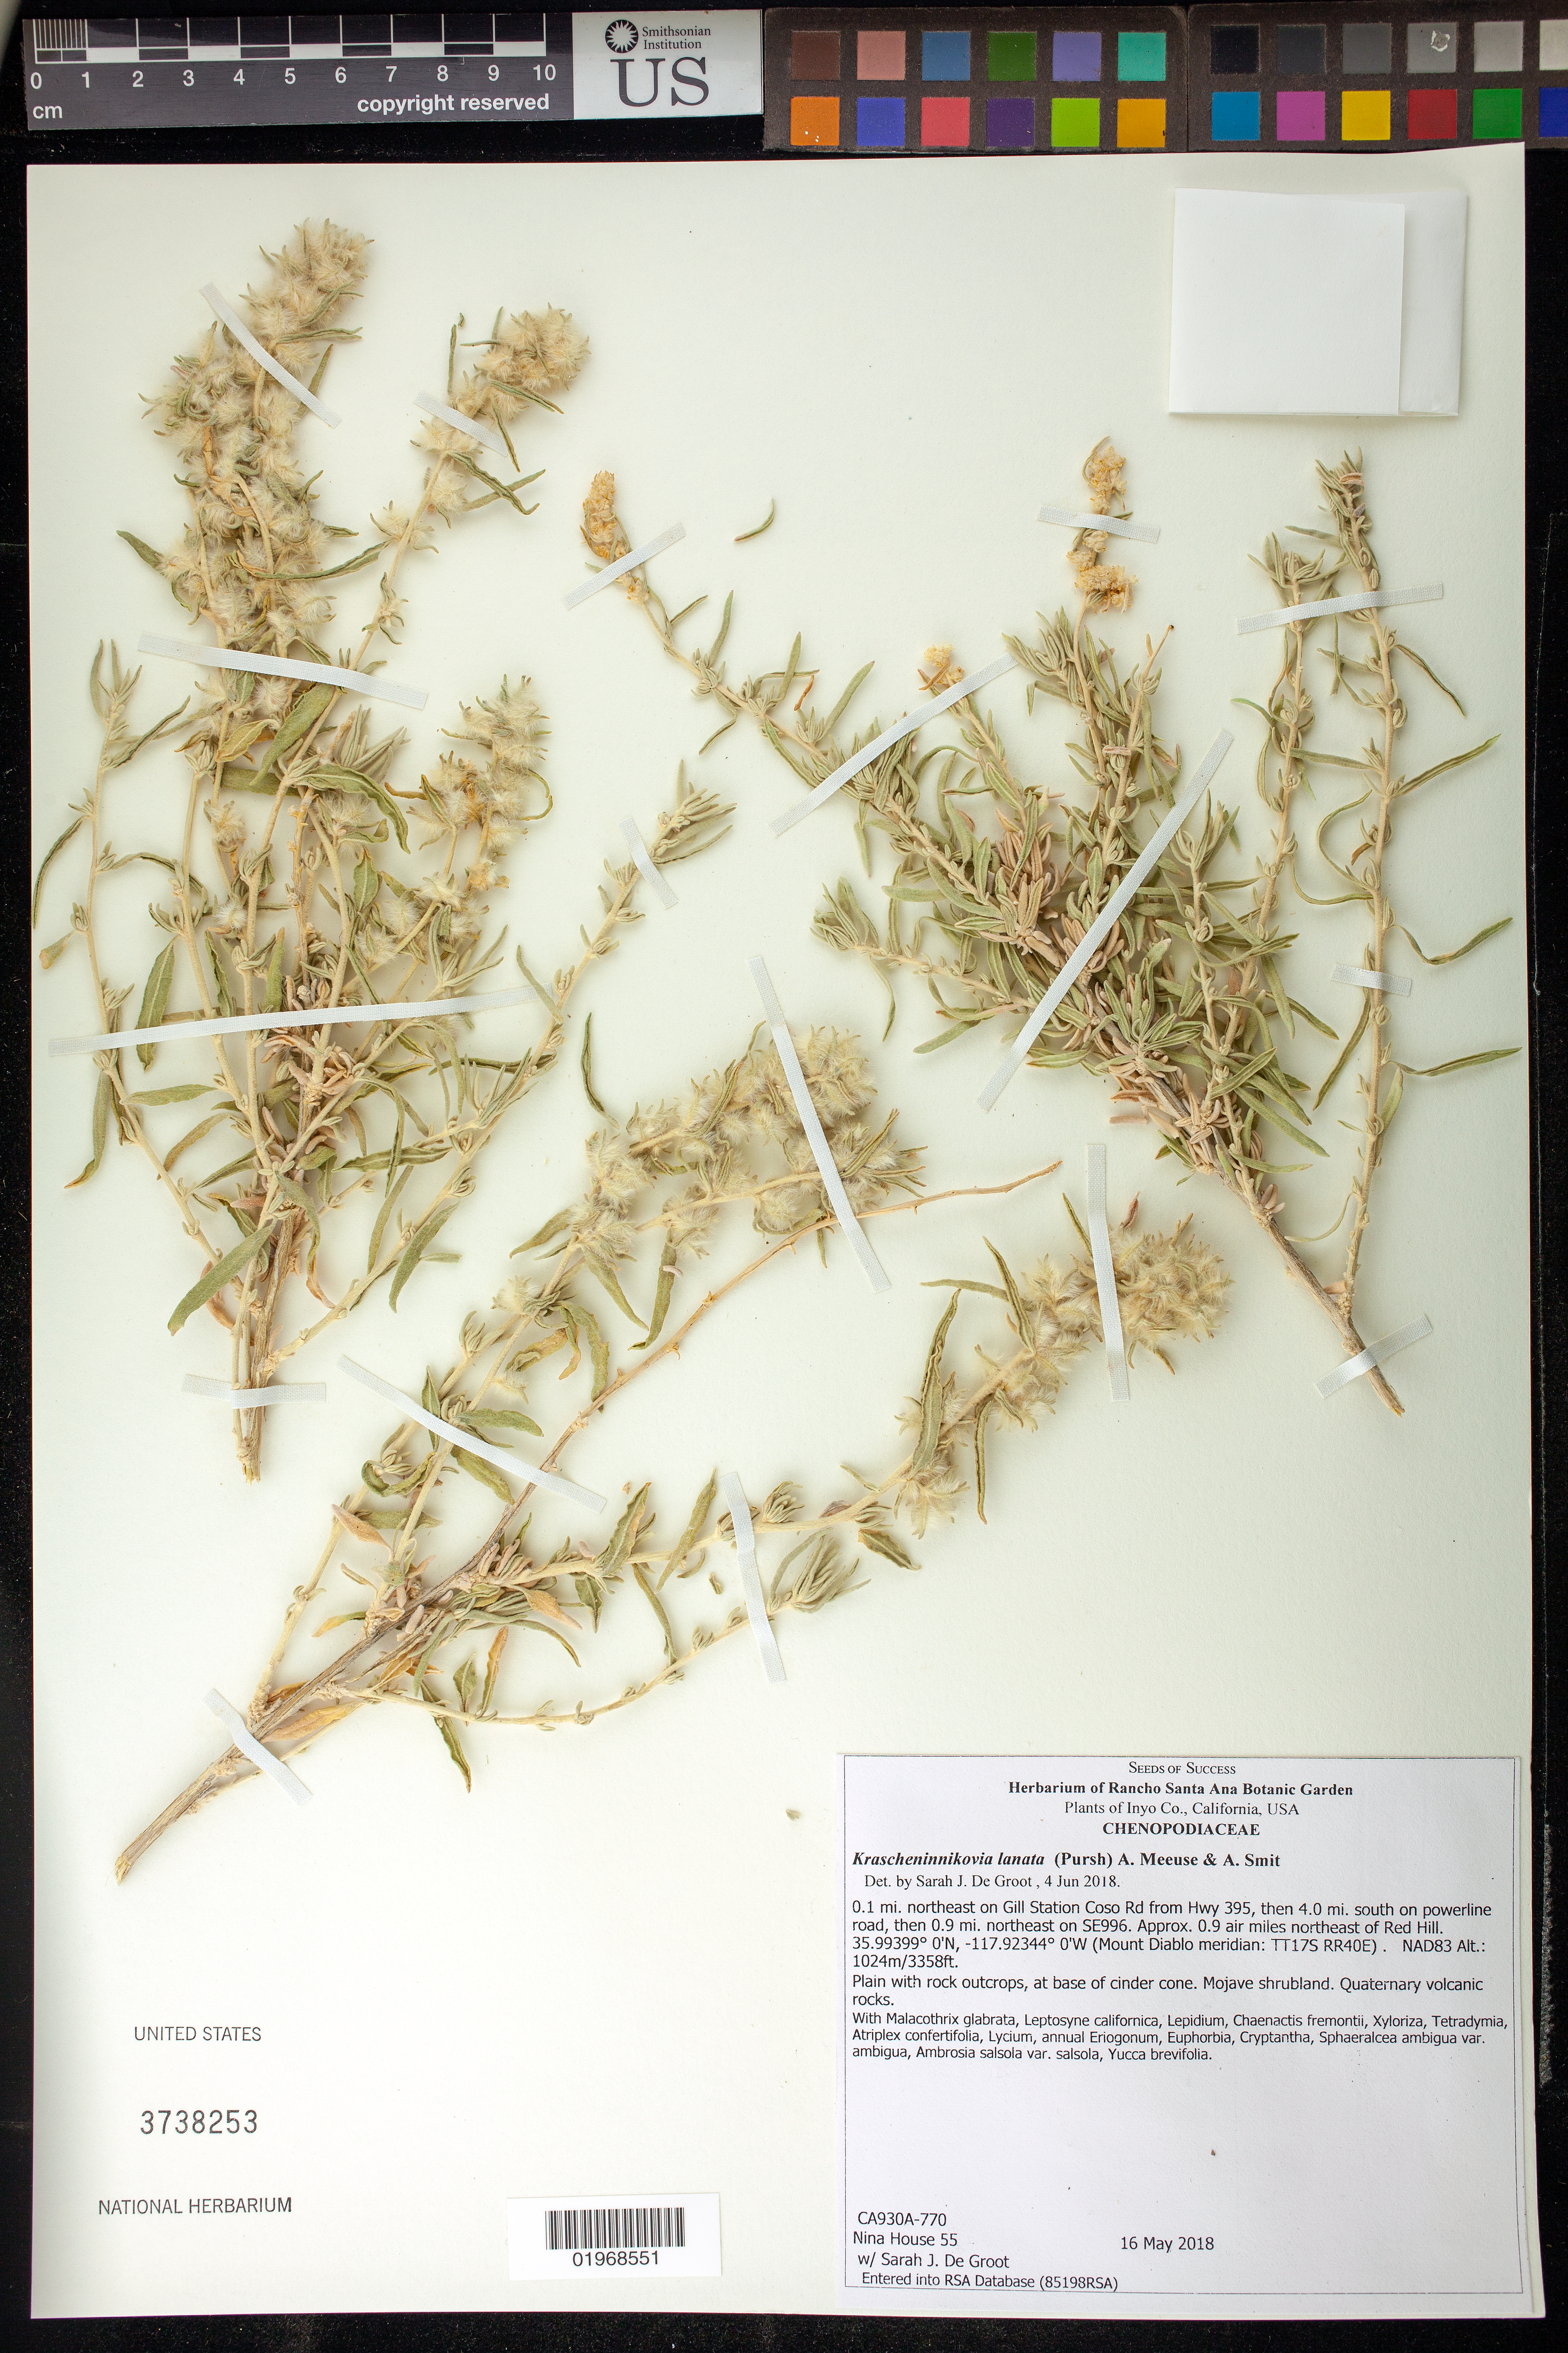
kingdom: Plantae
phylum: Tracheophyta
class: Magnoliopsida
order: Caryophyllales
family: Amaranthaceae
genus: Krascheninnikovia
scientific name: Krascheninnikovia lanata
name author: (Pursh) A. Meeuse & A.Smit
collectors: N. House & S. De Groot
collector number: CA930A-770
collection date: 2018-05-16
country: United States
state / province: California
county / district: Inyo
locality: Approx. 0.9 air miles NE of Red Hill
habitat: Mojave shrubland, rocks.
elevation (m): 1024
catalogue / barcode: US 3738253